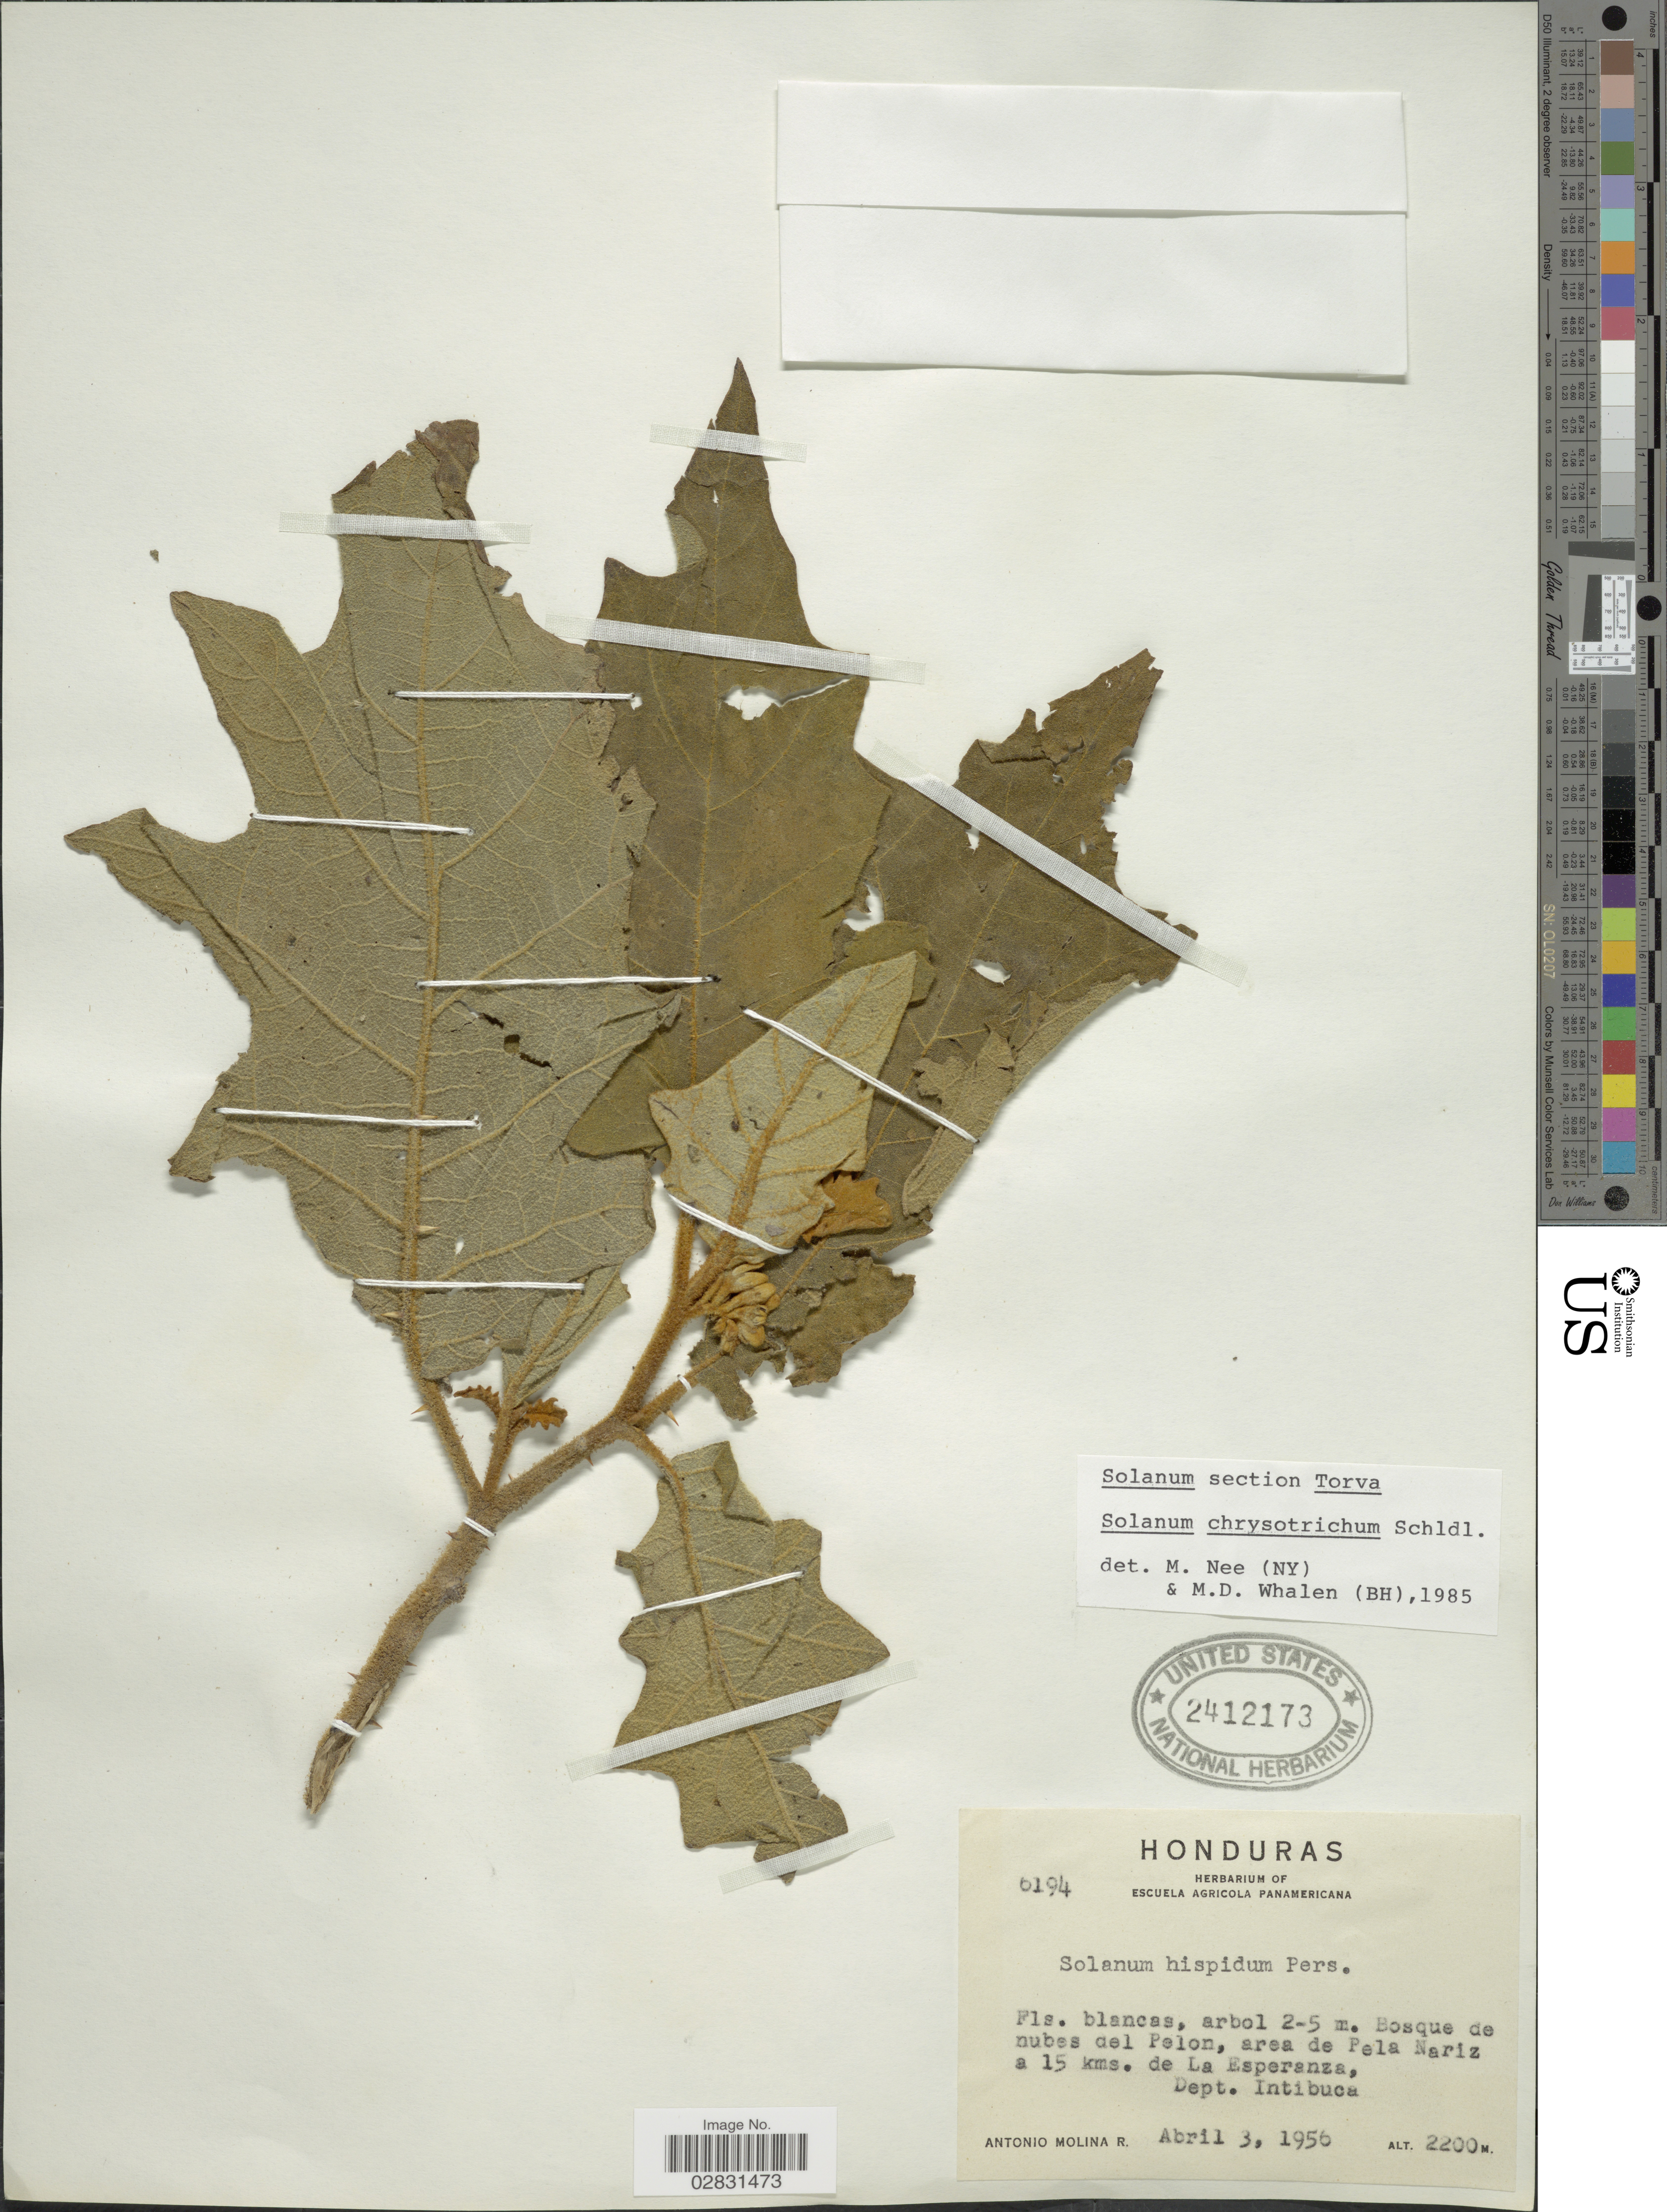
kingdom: Plantae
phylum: Tracheophyta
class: Magnoliopsida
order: Solanales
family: Solanaceae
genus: Solanum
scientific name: Solanum chrysotrichum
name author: Schltdl.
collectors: A. Molina R.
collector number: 6194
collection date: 1956-04-03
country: Honduras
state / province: Intibuca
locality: Bosque de nubes del Pelon, area de Pela Nariz a 15 kms. de La Esperanza, Dept. Intibuca.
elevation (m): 2200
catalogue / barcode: US 2412173